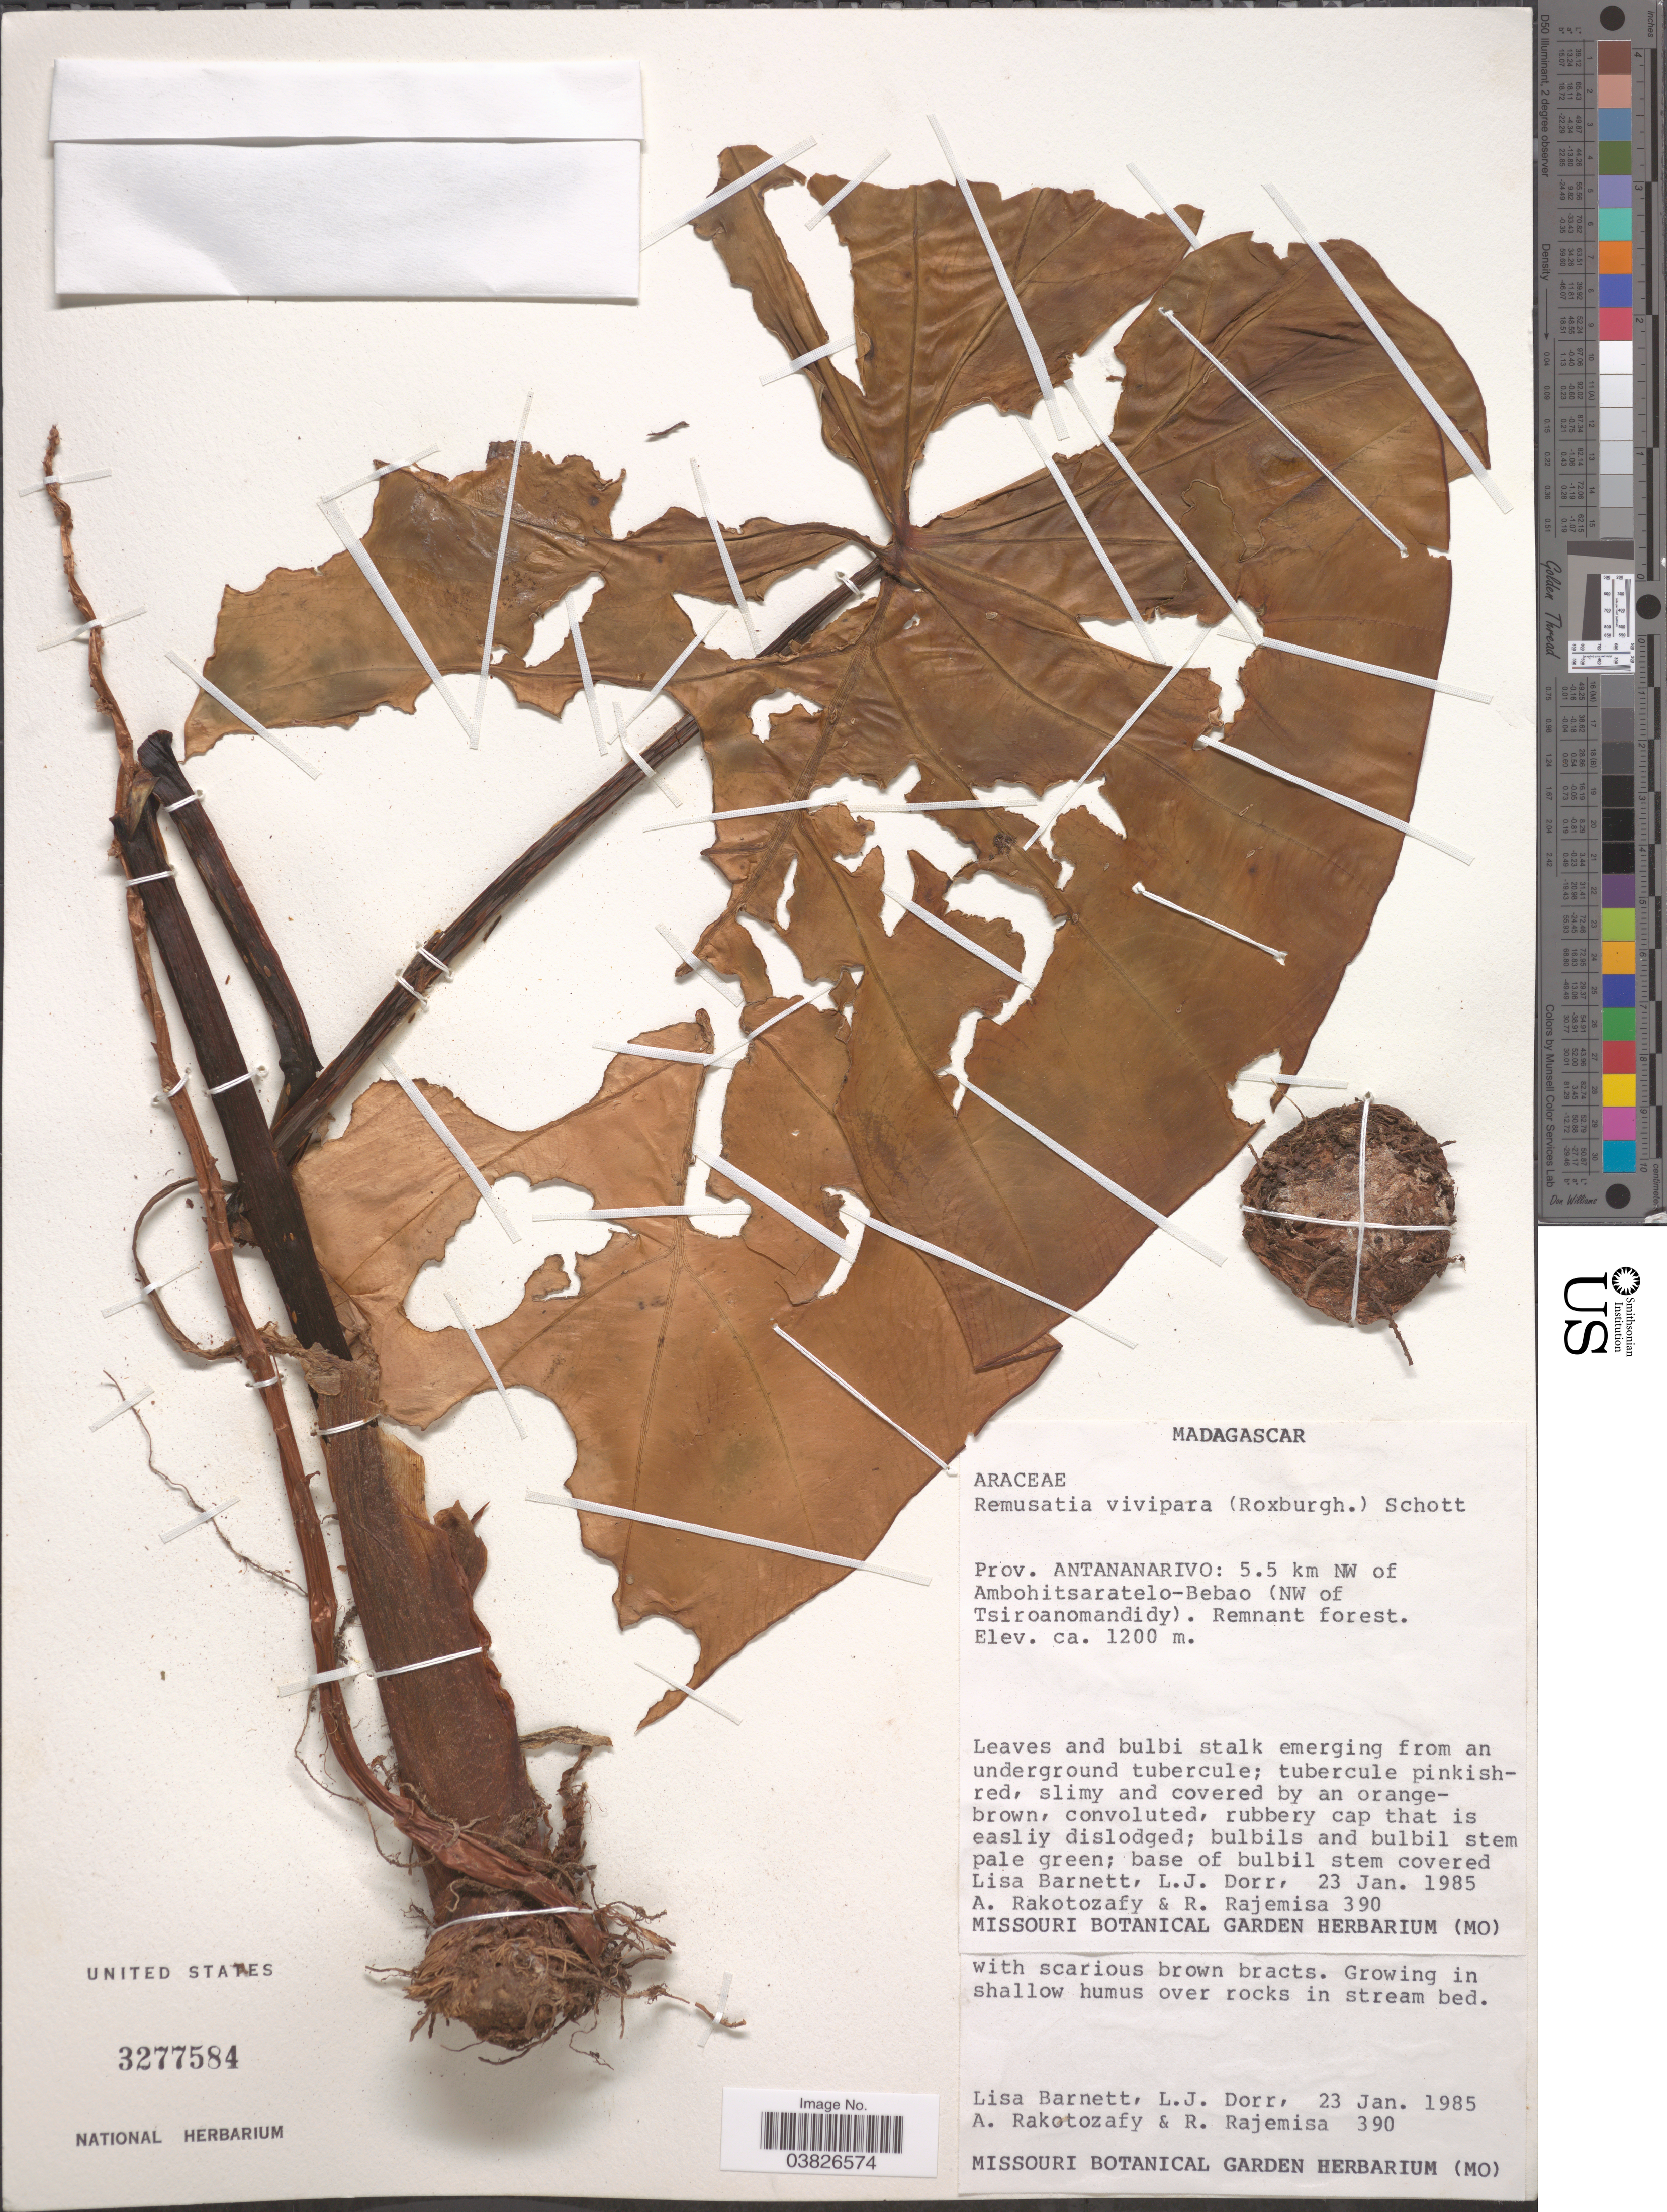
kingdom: Plantae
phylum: Tracheophyta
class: Liliopsida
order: Alismatales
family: Araceae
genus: Remusatia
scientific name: Remusatia vivipara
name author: (Roxb.) Schott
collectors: L. C. Barnett, L. J. Dorr, A. Rakotozafy & R. Rajemisa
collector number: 390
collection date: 1985-01-23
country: Madagascar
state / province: Bongolava / Menabe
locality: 5.5 km NW of Ambohitsaratelo-Bebao (NW of Tsiroanomandidy).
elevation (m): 1200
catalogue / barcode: US 3277584